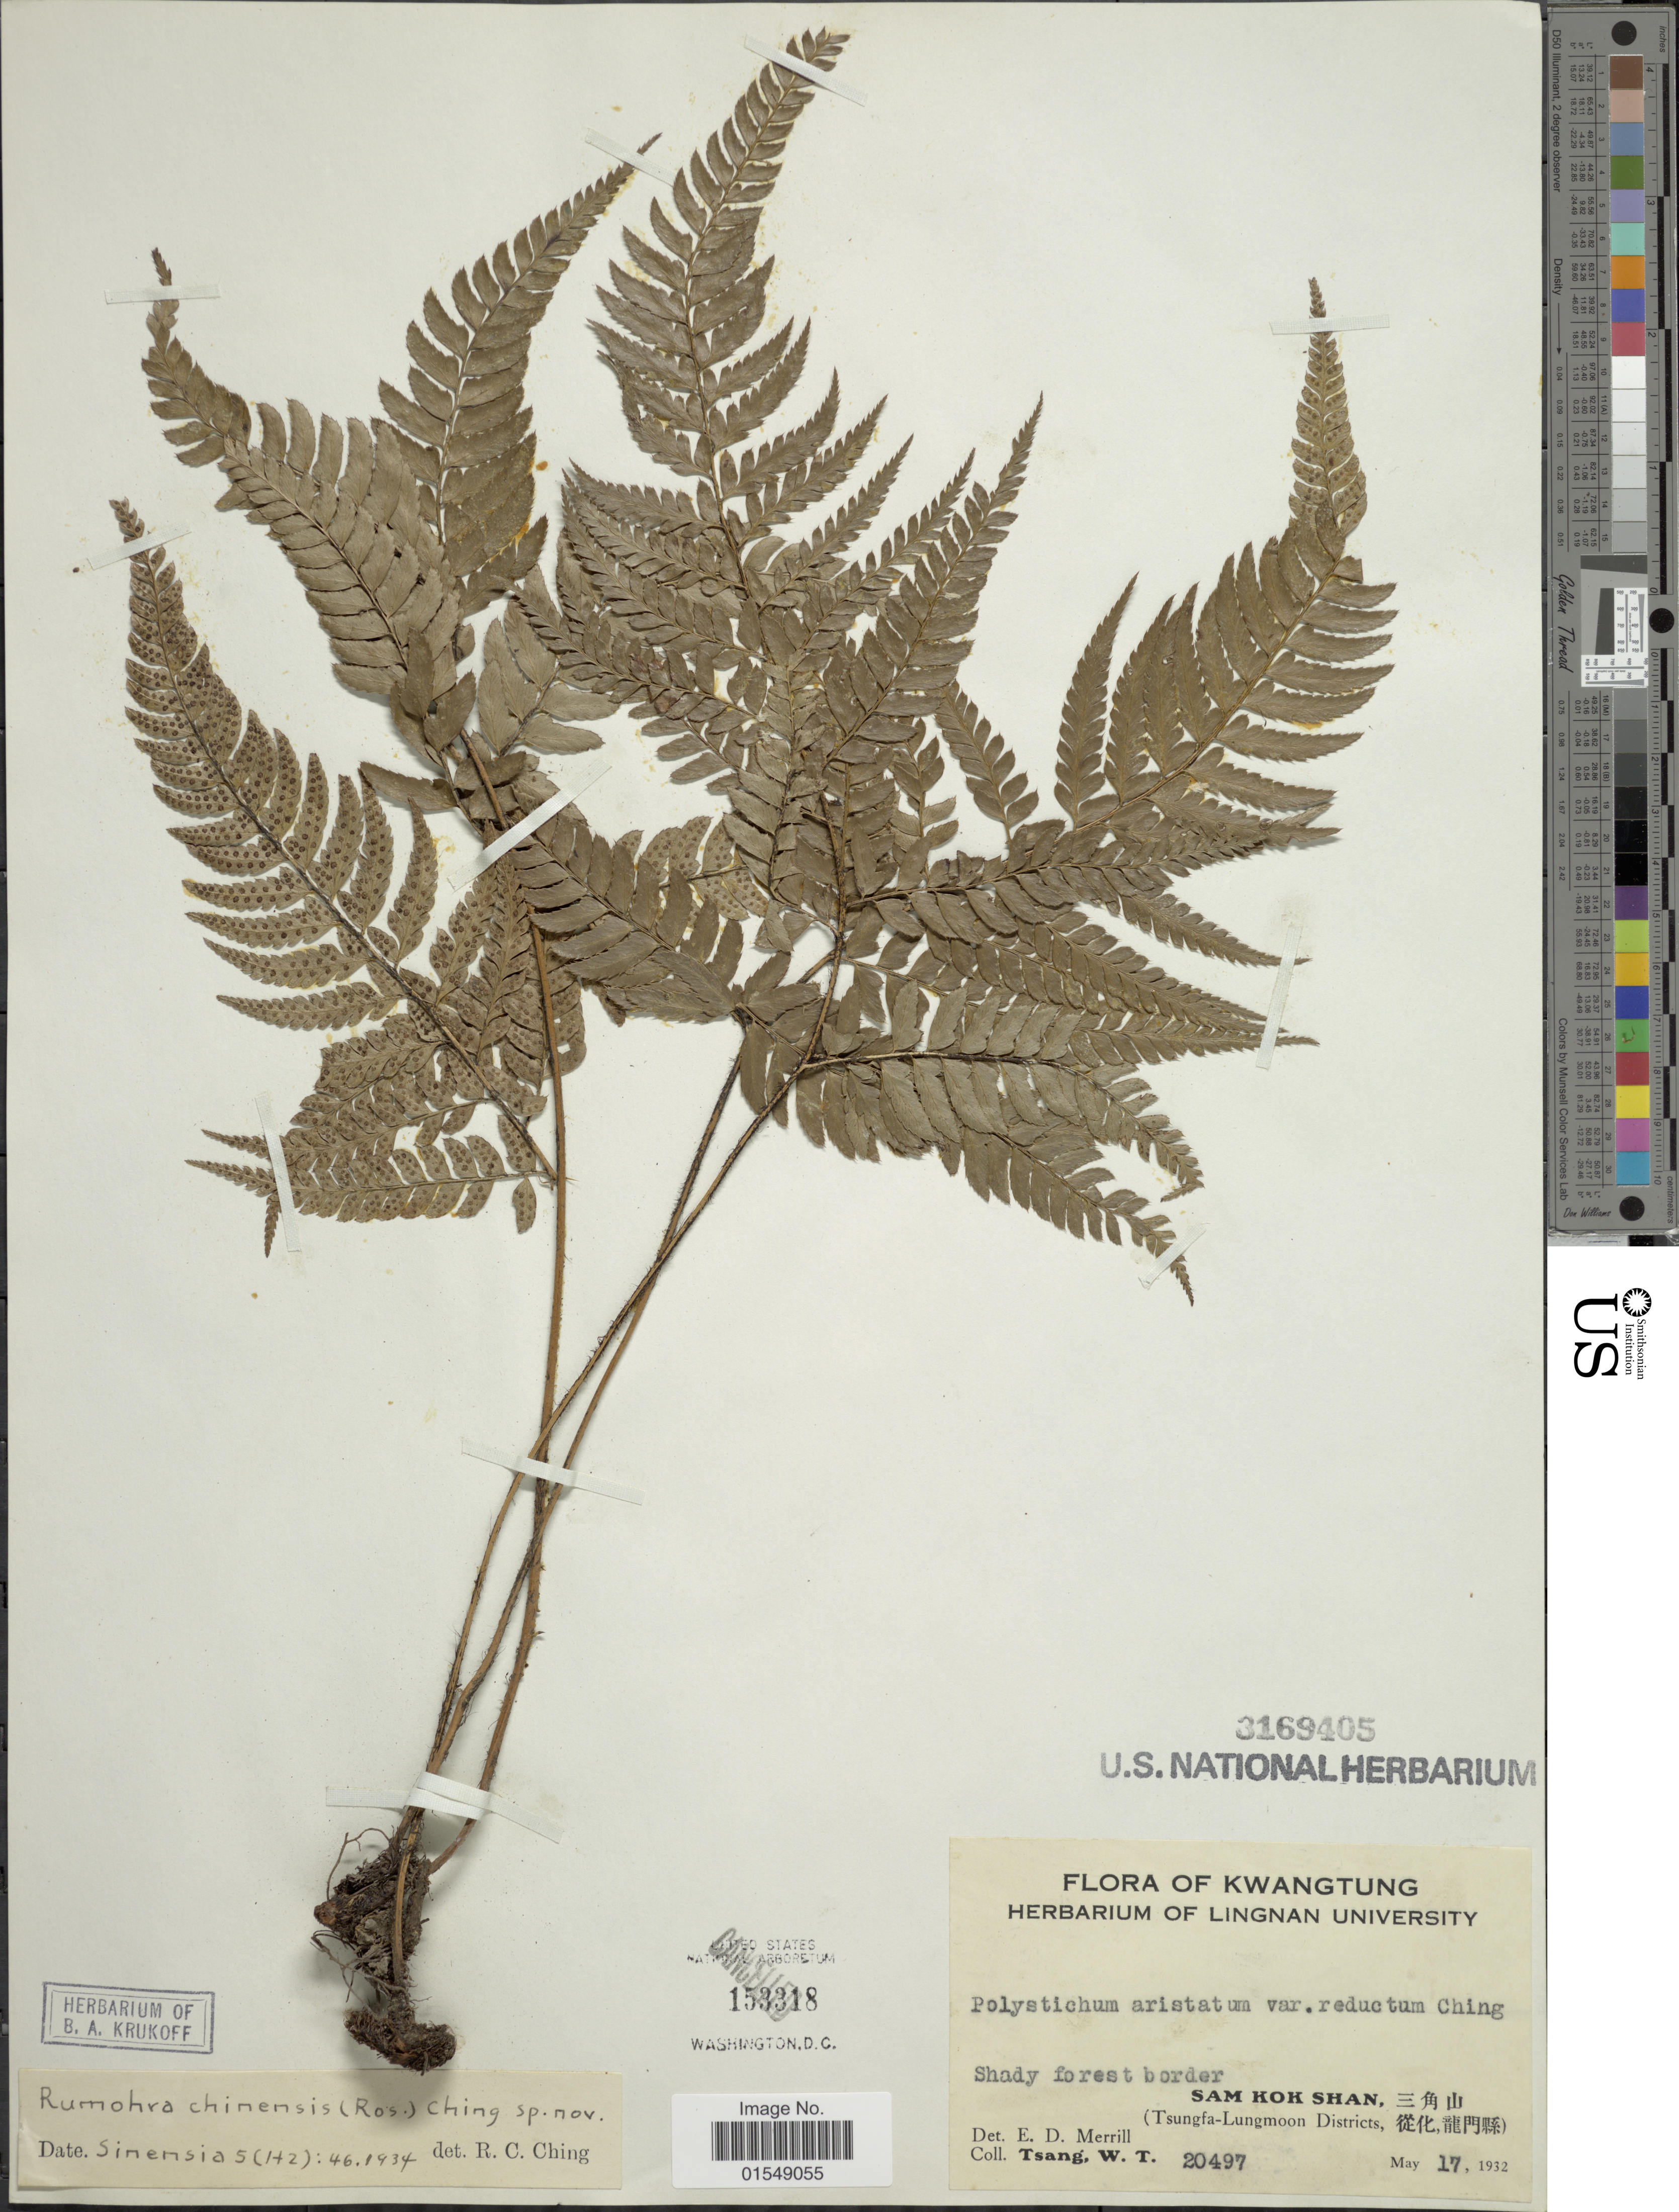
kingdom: Plantae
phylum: Tracheophyta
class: Polypodiopsida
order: Polypodiales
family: Dryopteridaceae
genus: Arachniodes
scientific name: Arachniodes chinensis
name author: (Rosenst.) Ching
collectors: W. T. Tsang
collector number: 20497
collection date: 1932-05-17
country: China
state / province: Guangdong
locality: Kwangtung, Sam Kok Shan, (Tsungfa-Lungmoon Districts)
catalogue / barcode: US 3169405